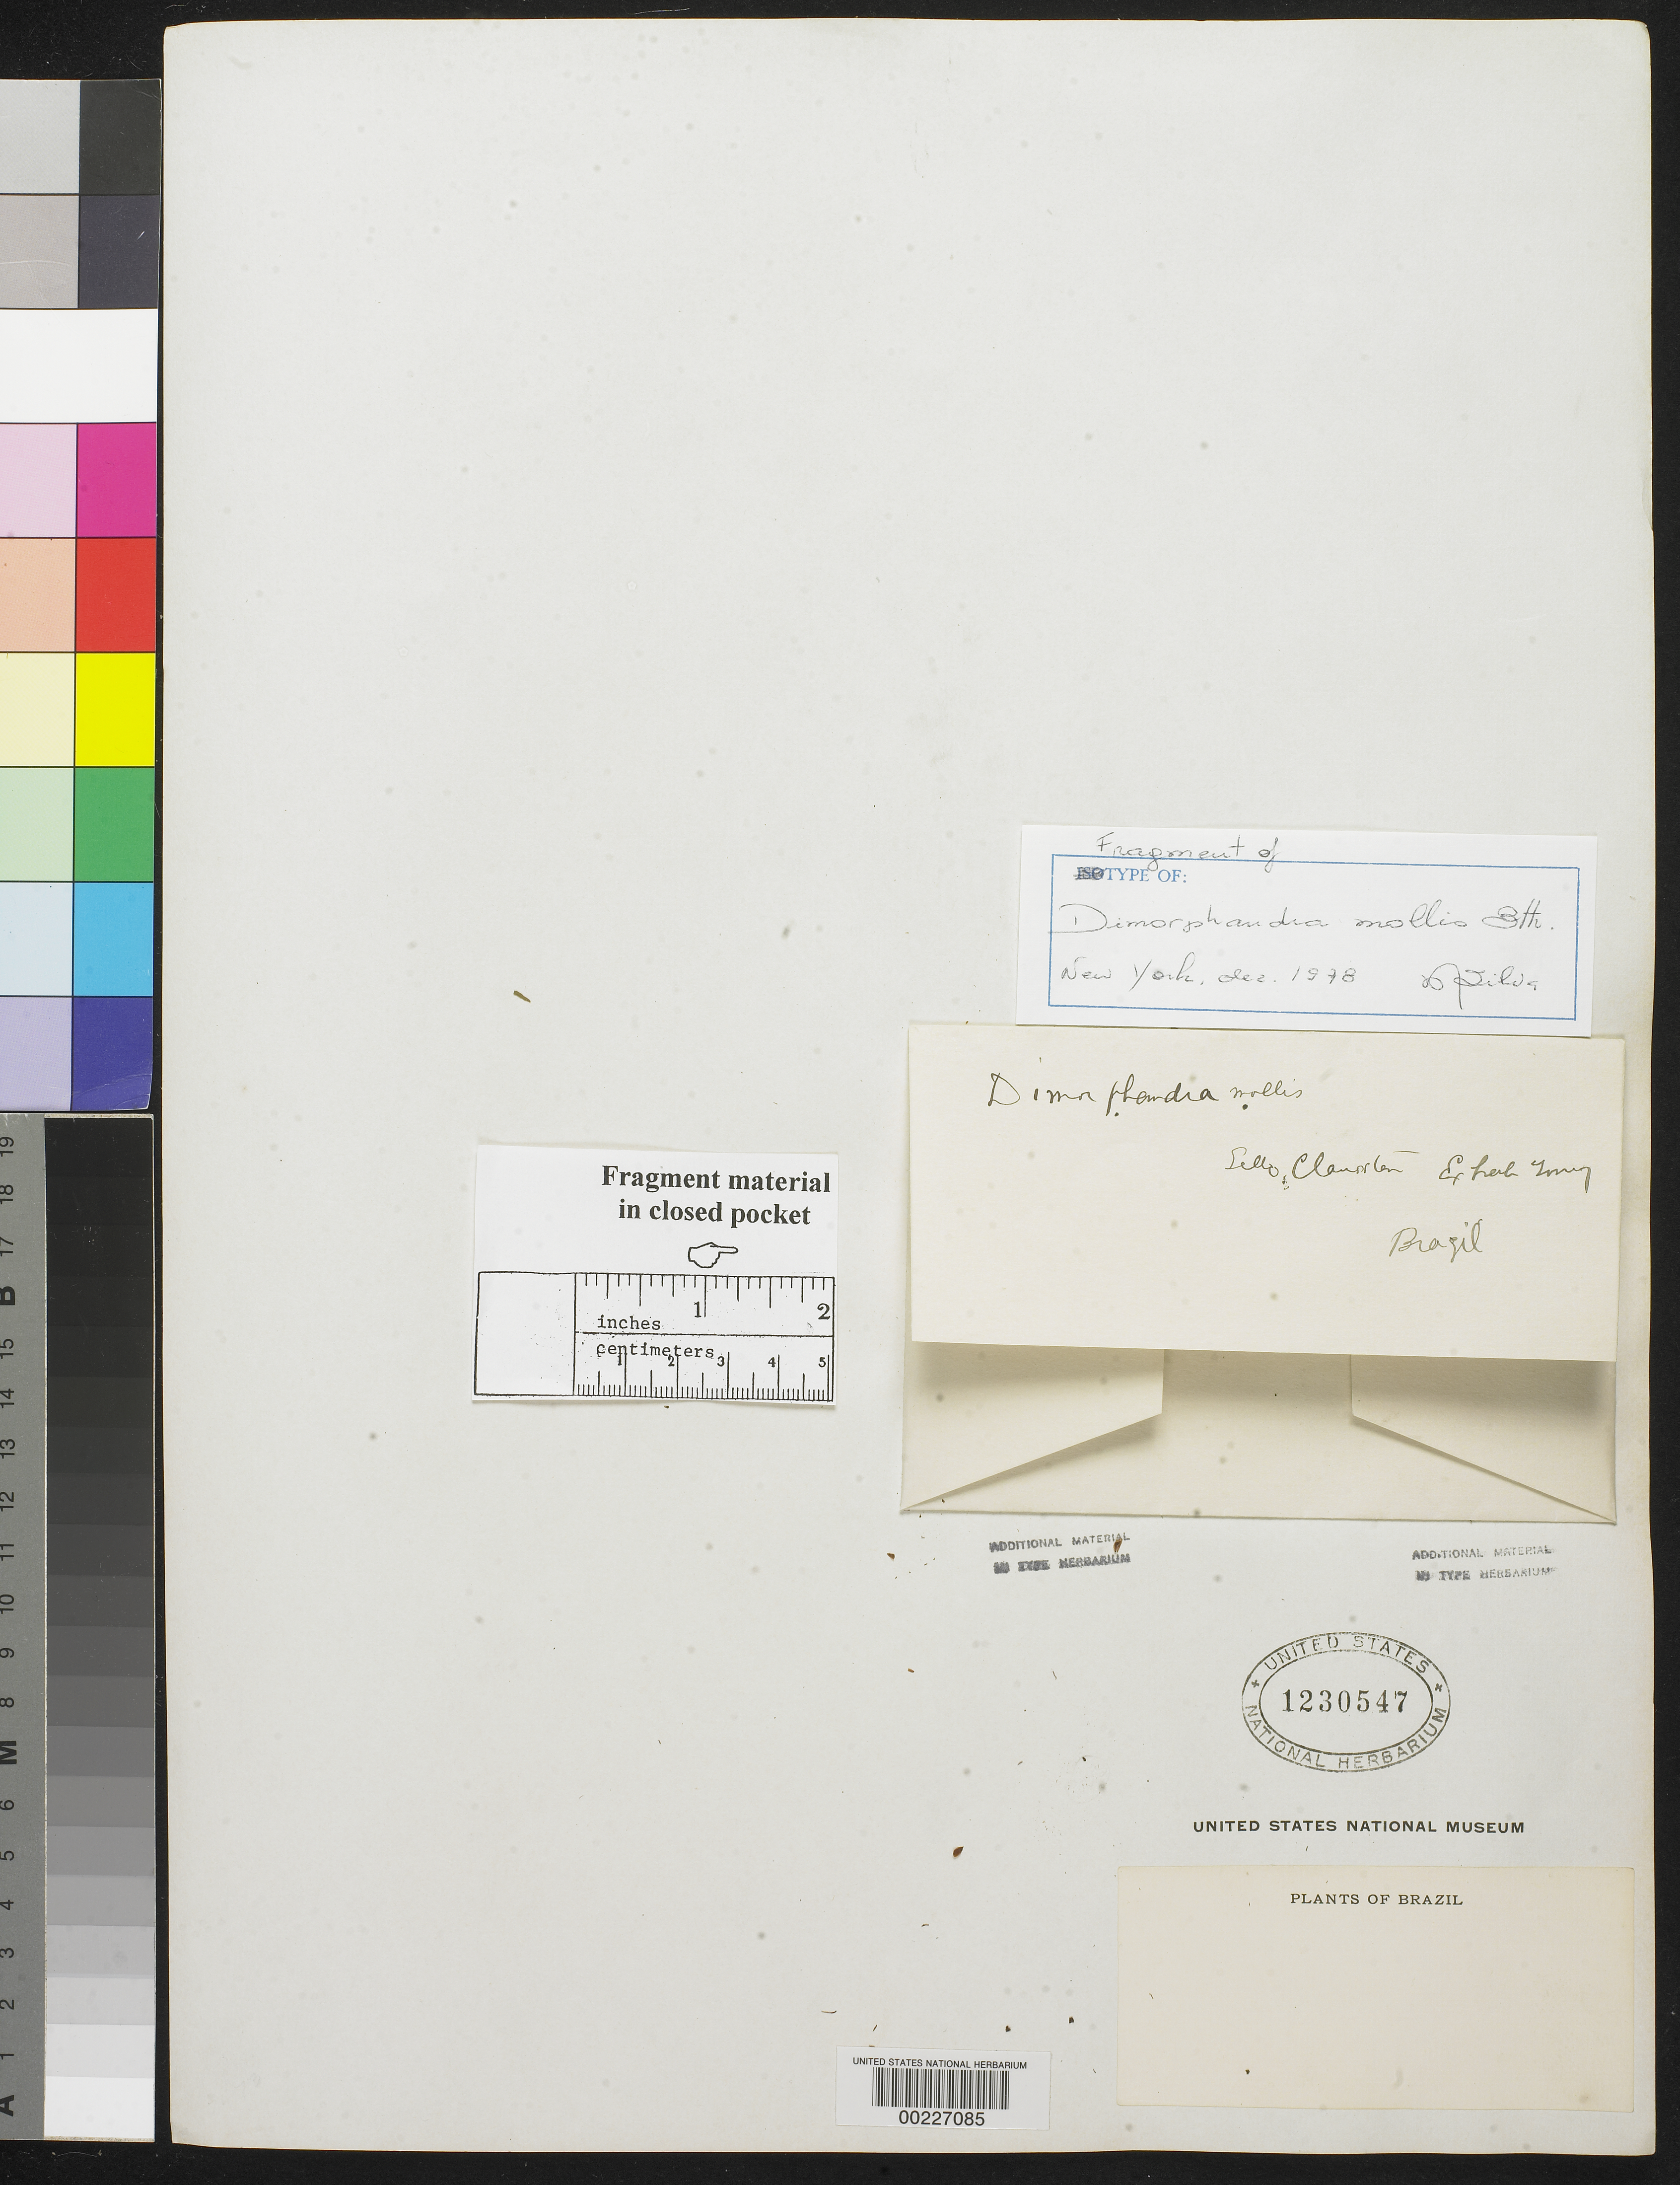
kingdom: Plantae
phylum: Tracheophyta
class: Magnoliopsida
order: Fabales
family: Fabaceae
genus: Dimorphandra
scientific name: Dimorphandra mollis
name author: Benth.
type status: Type Fragment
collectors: J. B. E. Pohl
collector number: (772)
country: Brazil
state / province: Minas Gerais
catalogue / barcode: US 1230547